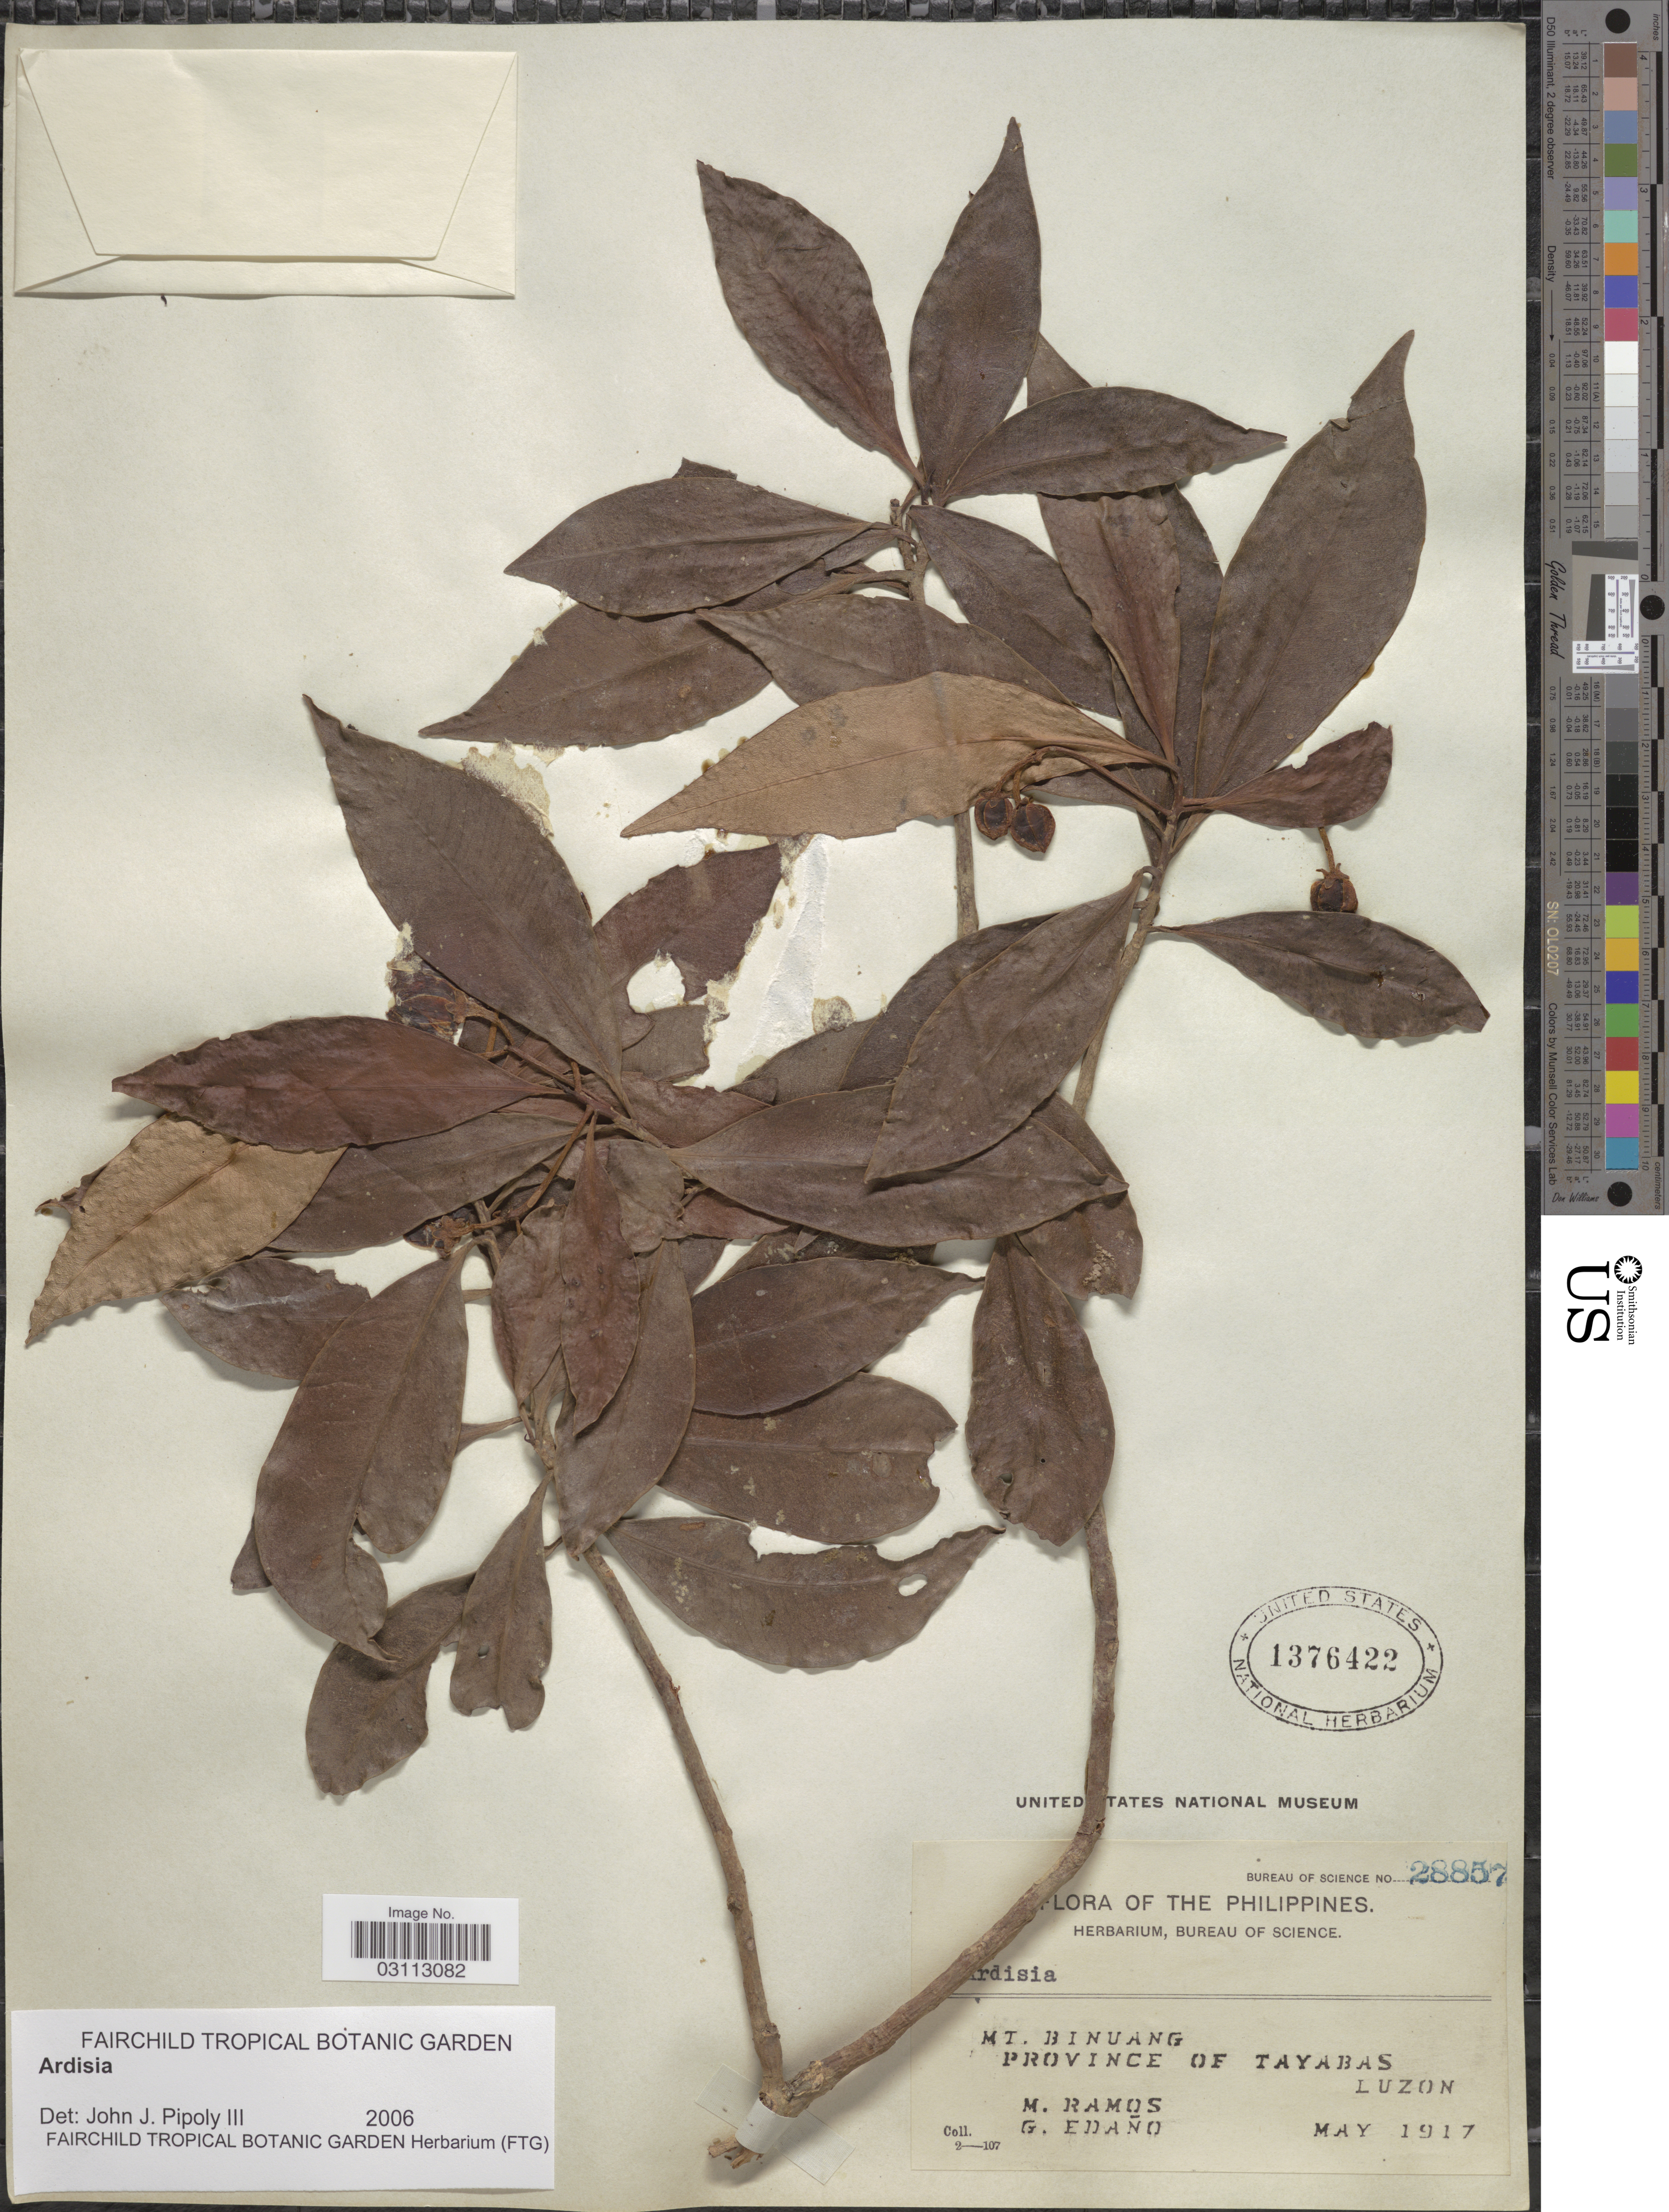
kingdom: Plantae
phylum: Tracheophyta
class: Magnoliopsida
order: Ericales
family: Primulaceae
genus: Ardisia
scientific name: Ardisia sp.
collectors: M. Ramos & G. Edaño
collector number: Bureau of Science 28857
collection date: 1917-05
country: Philippines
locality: Mt. Binuang. Province of Tayabas. Luzon.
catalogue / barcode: US 1376422